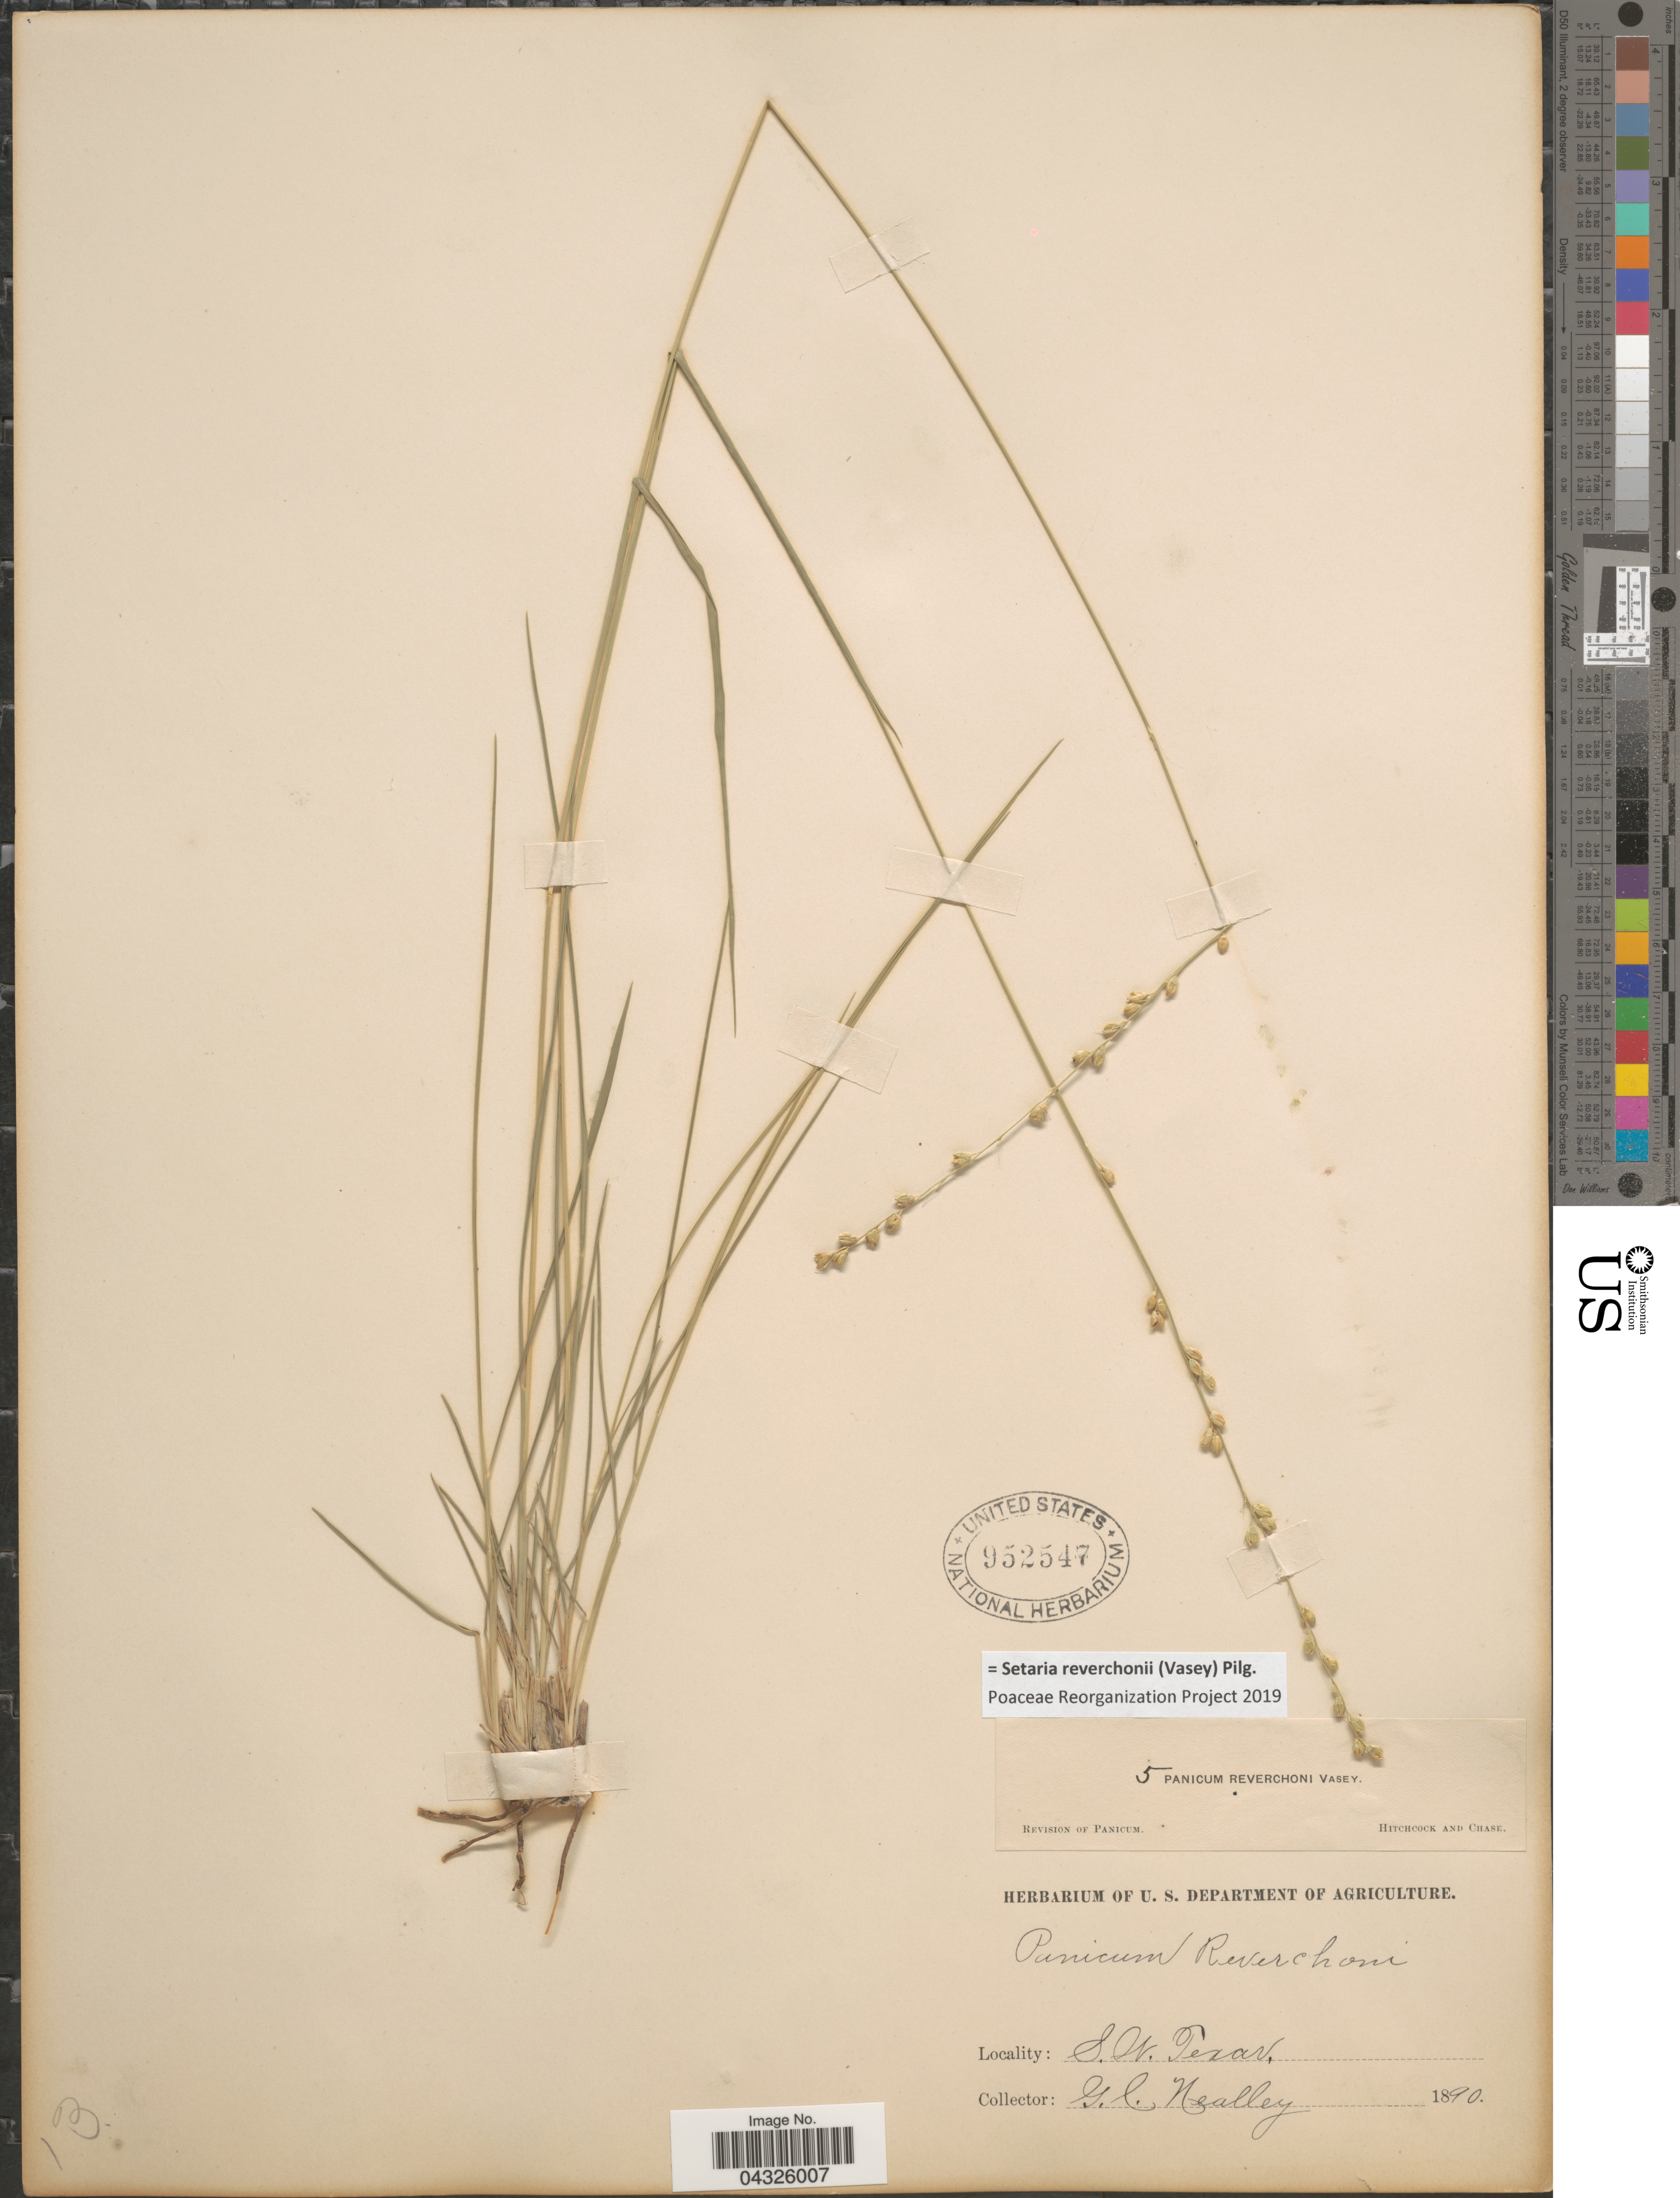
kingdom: Plantae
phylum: Tracheophyta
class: Liliopsida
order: Poales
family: Poaceae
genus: Setaria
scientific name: Setaria reverchonii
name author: (Vasey) Pilg.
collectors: G. C. Nealley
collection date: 1890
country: United States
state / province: Texas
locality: S.W. Texas.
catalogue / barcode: US 952547